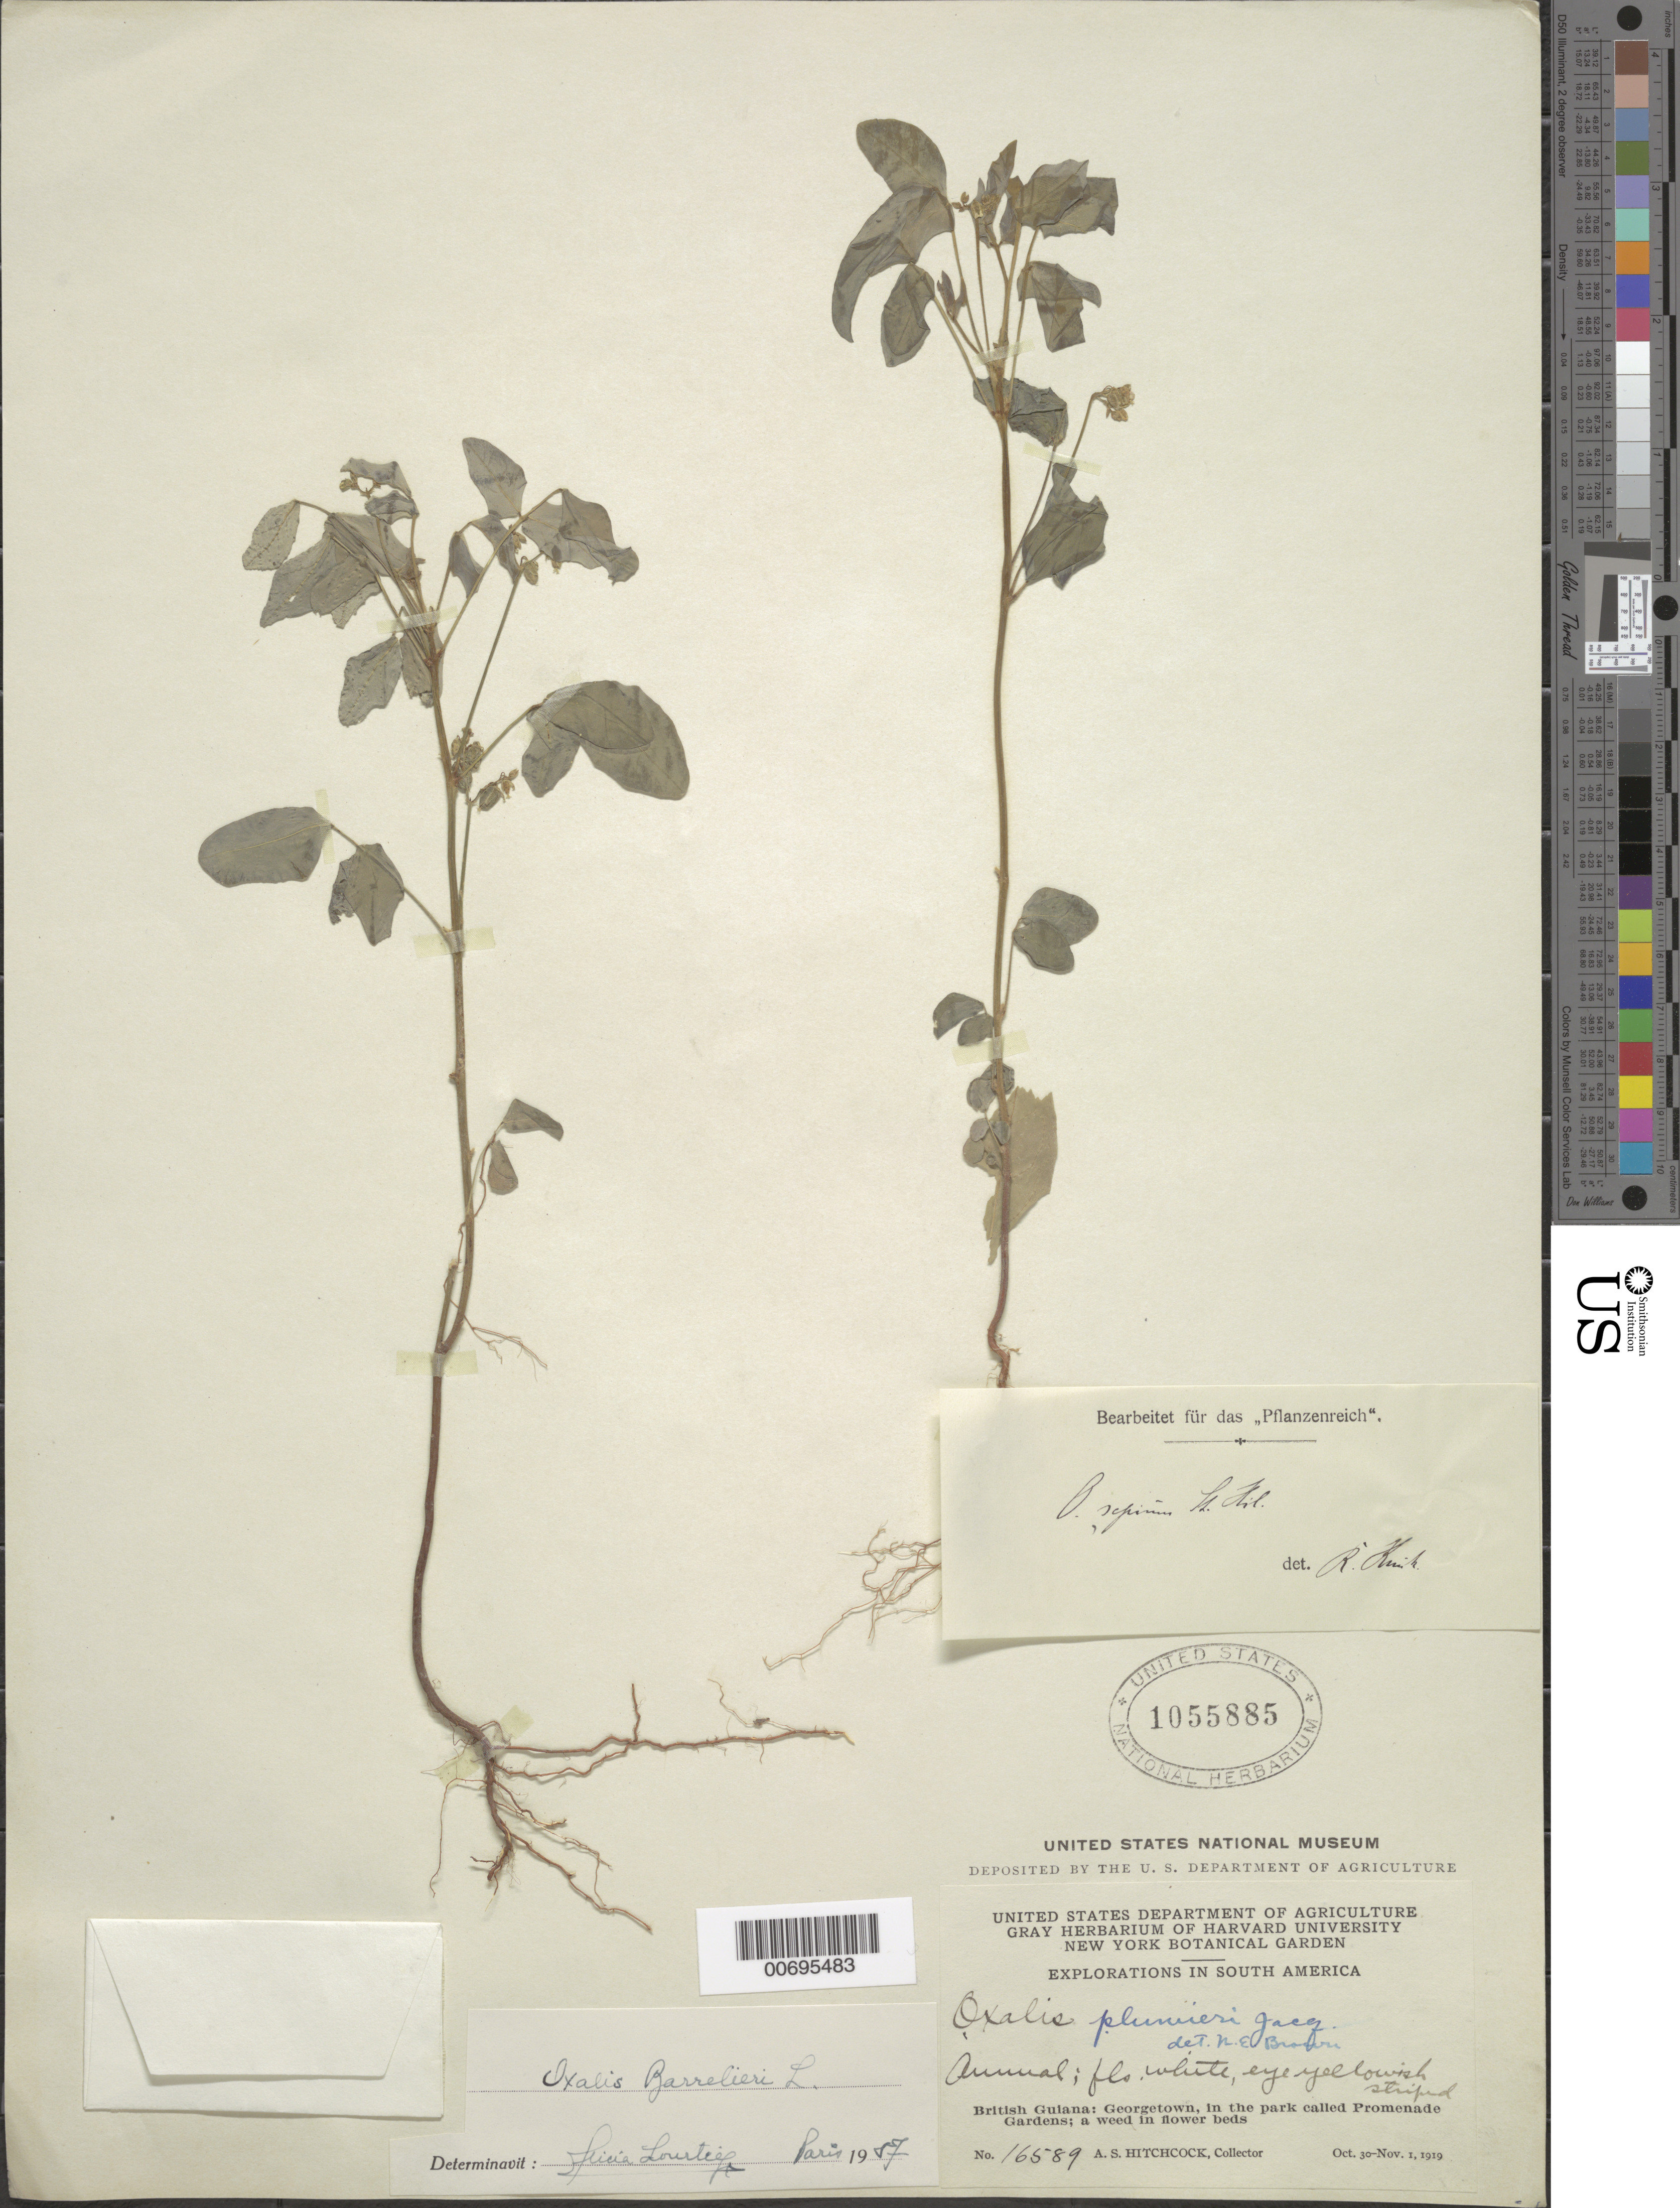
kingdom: Plantae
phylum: Tracheophyta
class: Magnoliopsida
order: Oxalidales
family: Oxalidaceae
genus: Oxalis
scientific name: Oxalis barrelieri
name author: L.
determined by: Lourteig, A.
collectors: A. S. Hitchcock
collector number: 16589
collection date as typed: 30-Oct-19 to 1-Nov-19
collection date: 1919-10-30/1919-11-01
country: Guyana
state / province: Demerara-Mahaica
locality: Georgetown, Promenade Gardens Park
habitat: Flower beds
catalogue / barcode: US 1055885